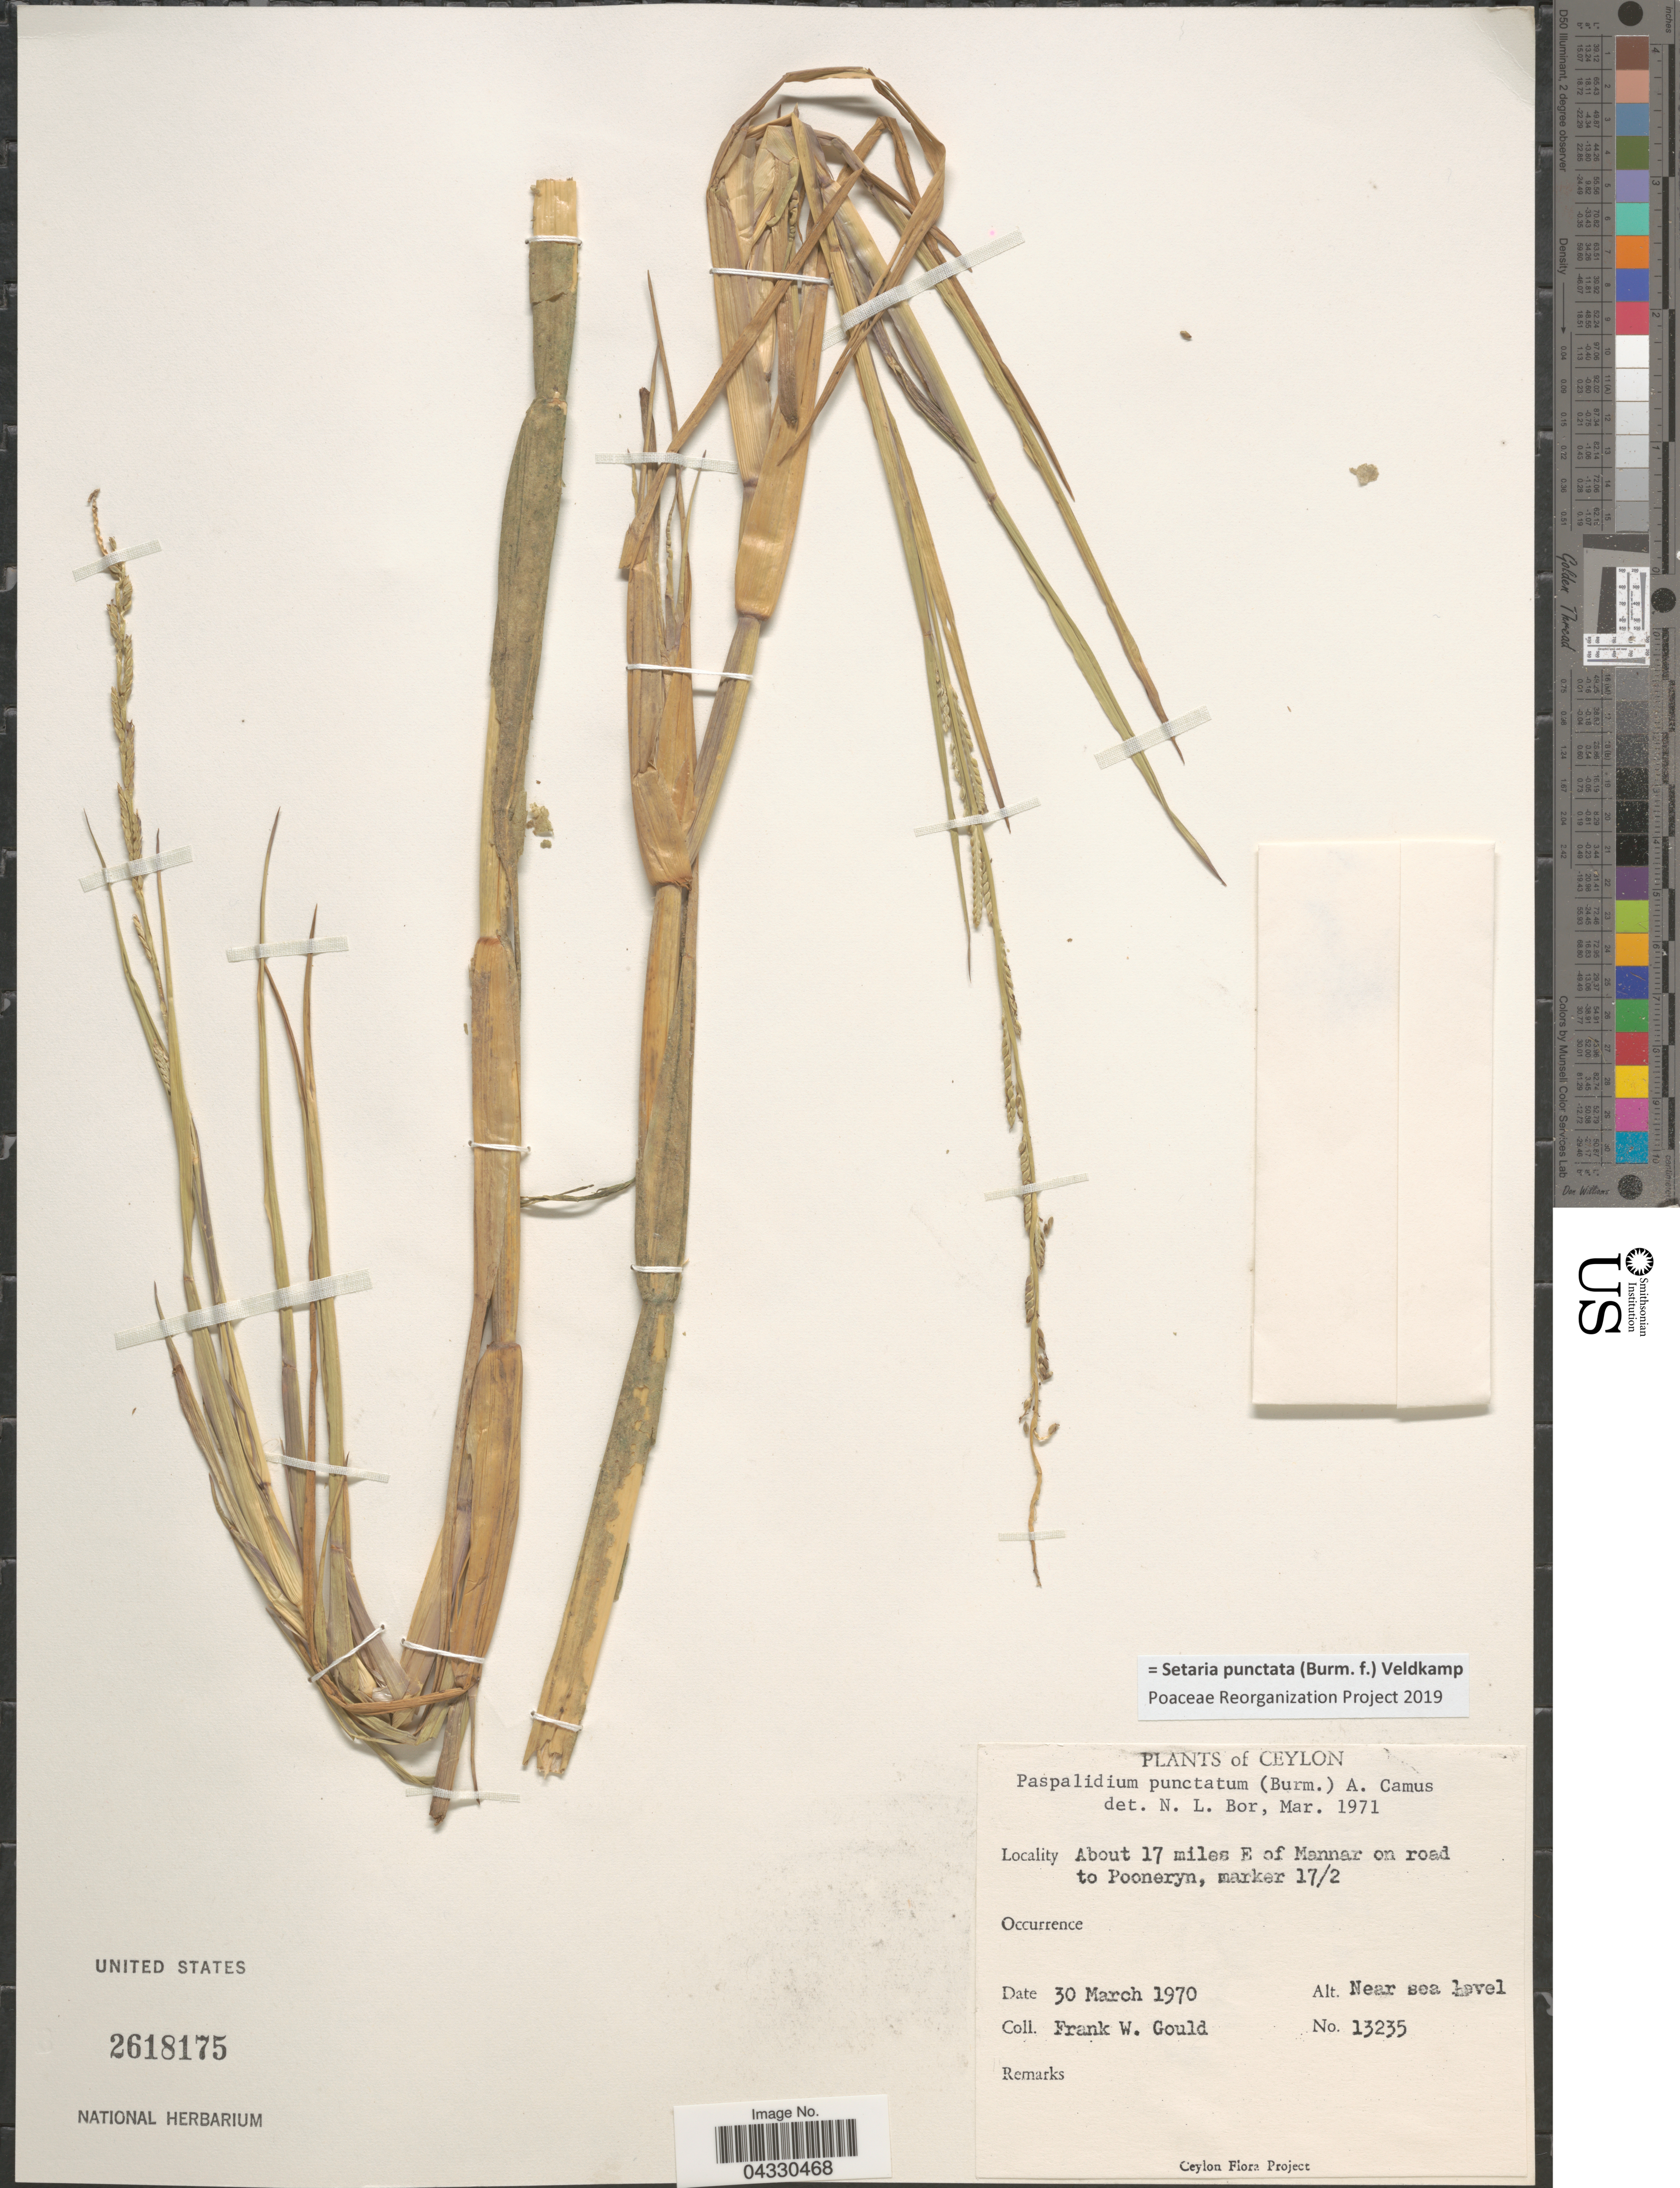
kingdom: Plantae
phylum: Tracheophyta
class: Liliopsida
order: Poales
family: Poaceae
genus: Setaria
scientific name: Setaria punctata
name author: (Burm. f.) Veldkamp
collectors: F. W. Gould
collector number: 13235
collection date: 1970-03-30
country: Sri Lanka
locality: Ceylon. About 17 miles E of Mannar on road to Pooneryn, marker 17/2.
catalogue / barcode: US 2618175